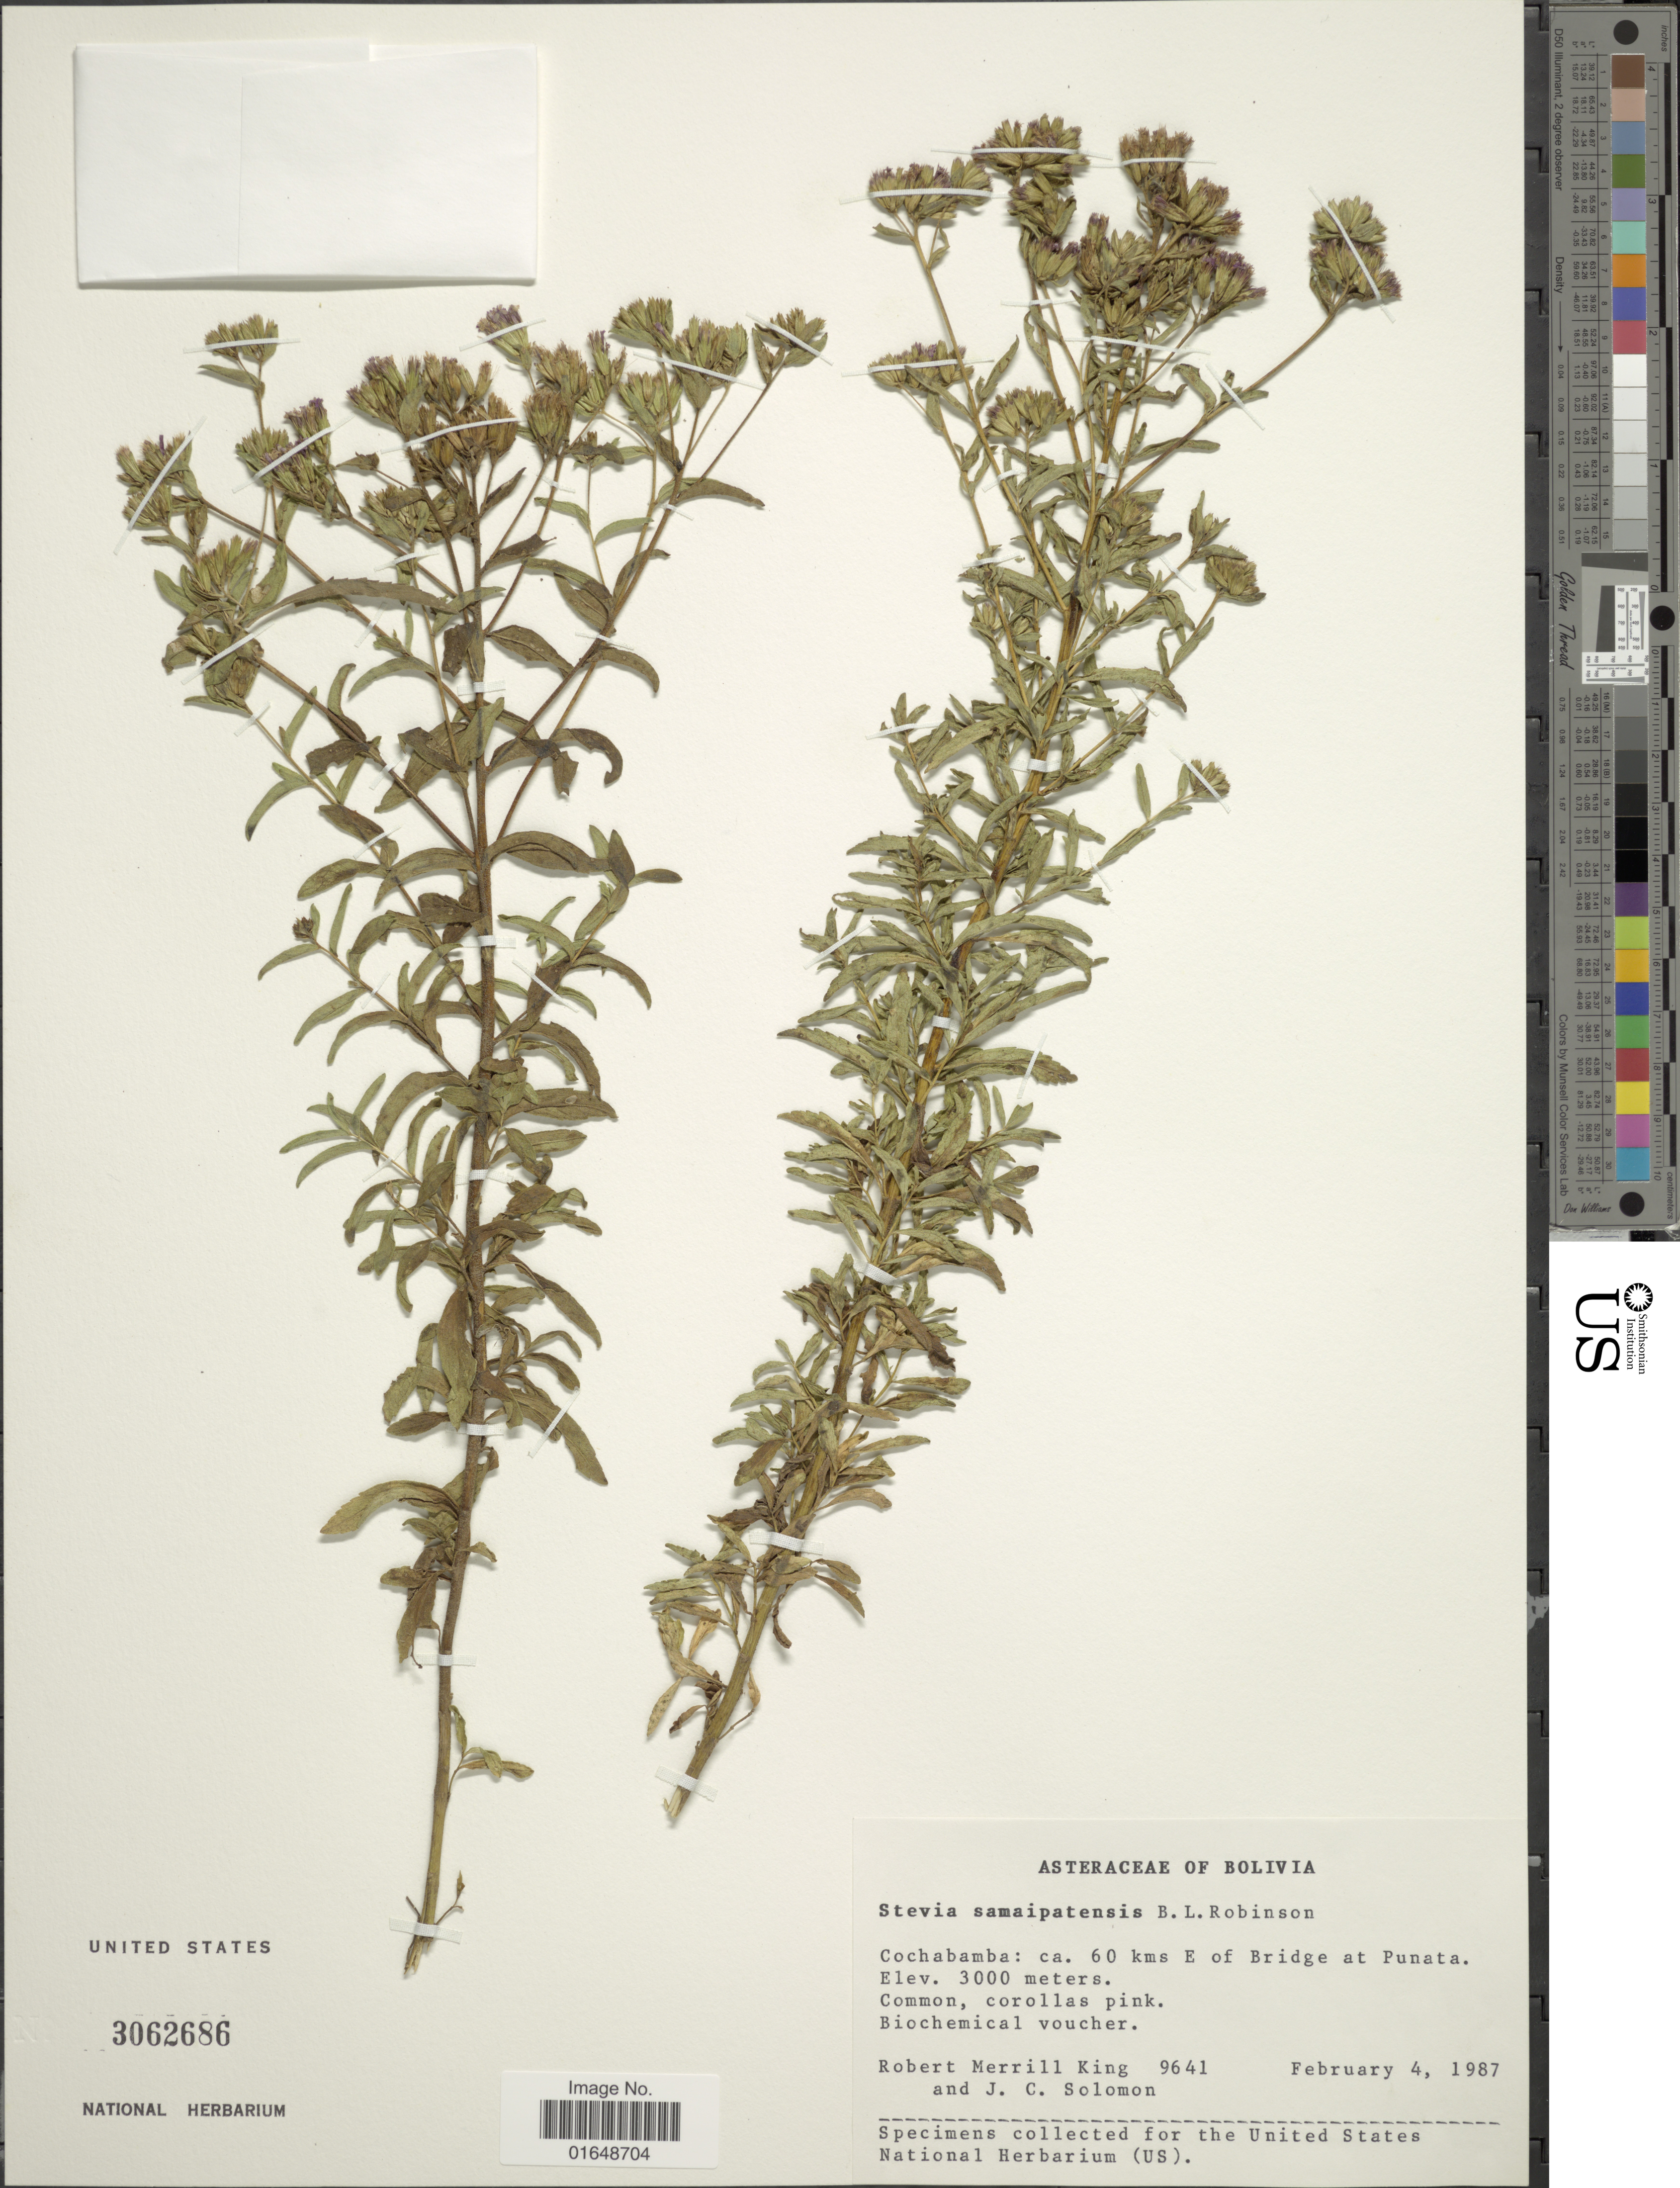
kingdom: Plantae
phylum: Tracheophyta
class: Magnoliopsida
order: Asterales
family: Asteraceae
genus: Stevia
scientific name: Stevia samaipatensis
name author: B.L. Rob.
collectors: R. M. King & J. C. Solomon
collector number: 9641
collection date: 1987-02-04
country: Bolivia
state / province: Cochabamba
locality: Cochabamba: ca. 60 kms E of Bridge at Punata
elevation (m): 3000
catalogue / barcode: US 3062686